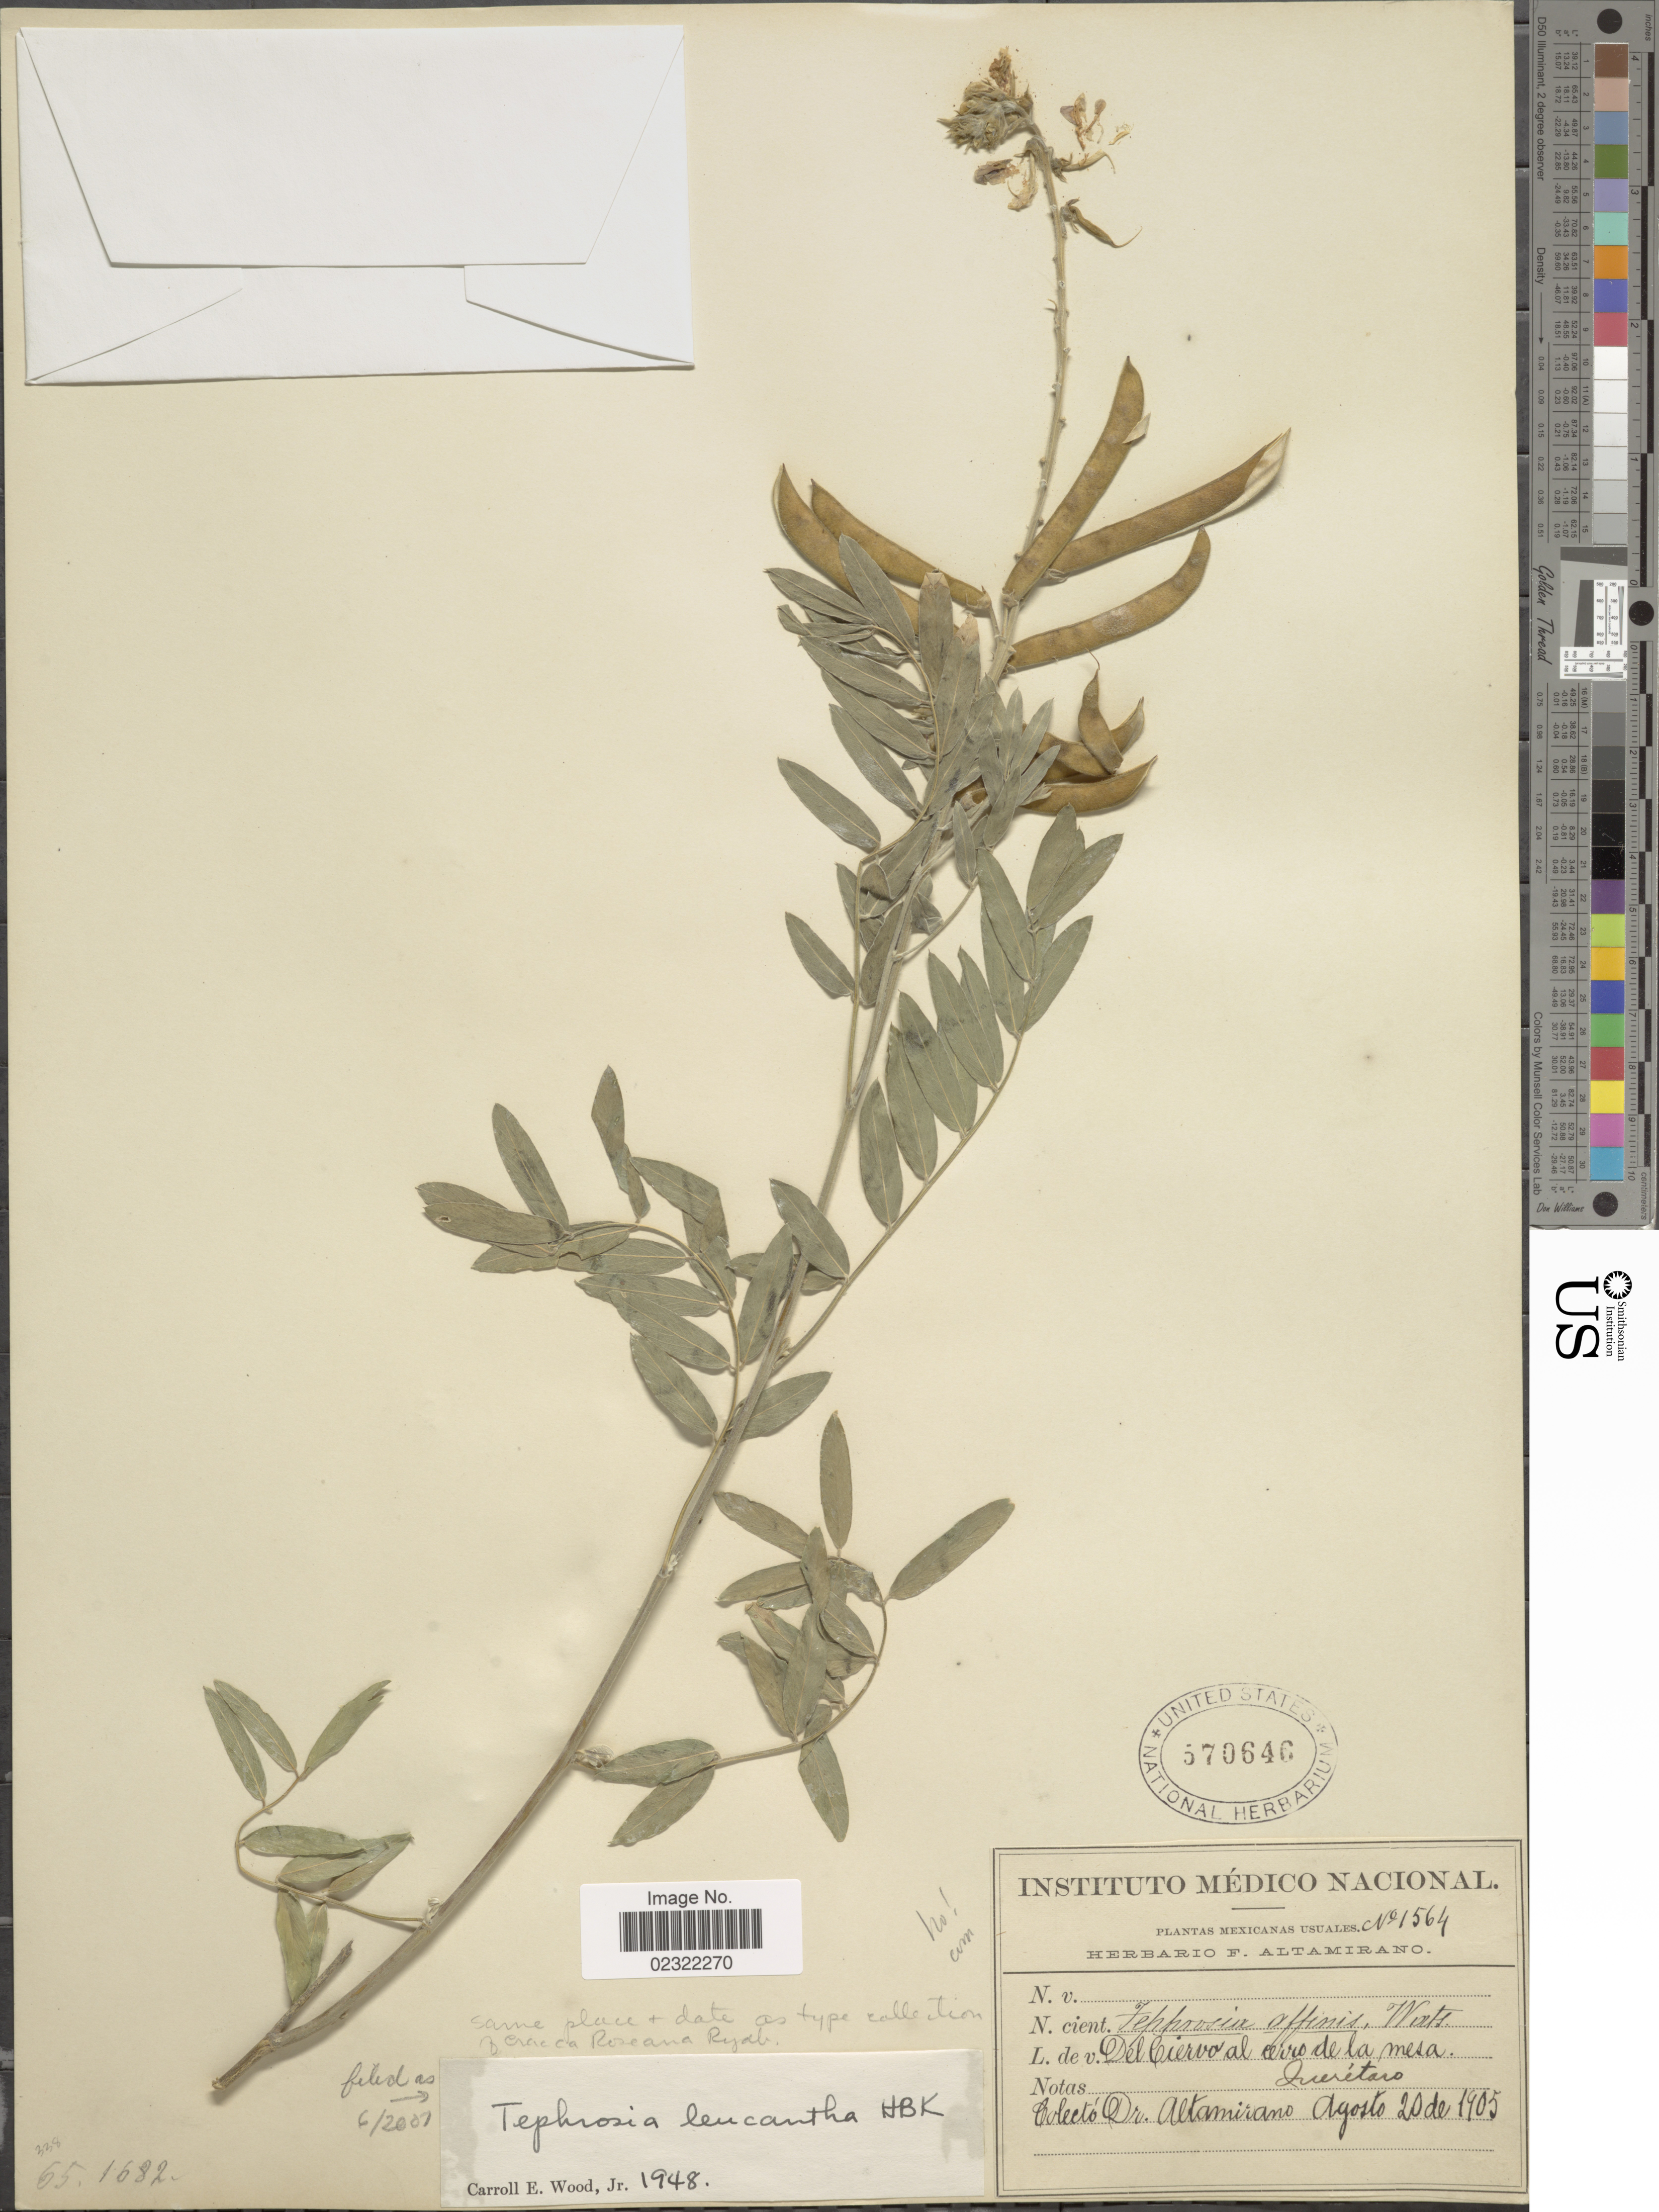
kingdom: Plantae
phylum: Tracheophyta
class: Magnoliopsida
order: Fabales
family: Fabaceae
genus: Tephrosia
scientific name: Tephrosia leucantha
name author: Kunth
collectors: Altamirano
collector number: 1564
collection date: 1905-08-20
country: Mexico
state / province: Querétaro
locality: Del Cierro al cerro de la mesa, Queretaro.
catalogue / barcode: US 570646